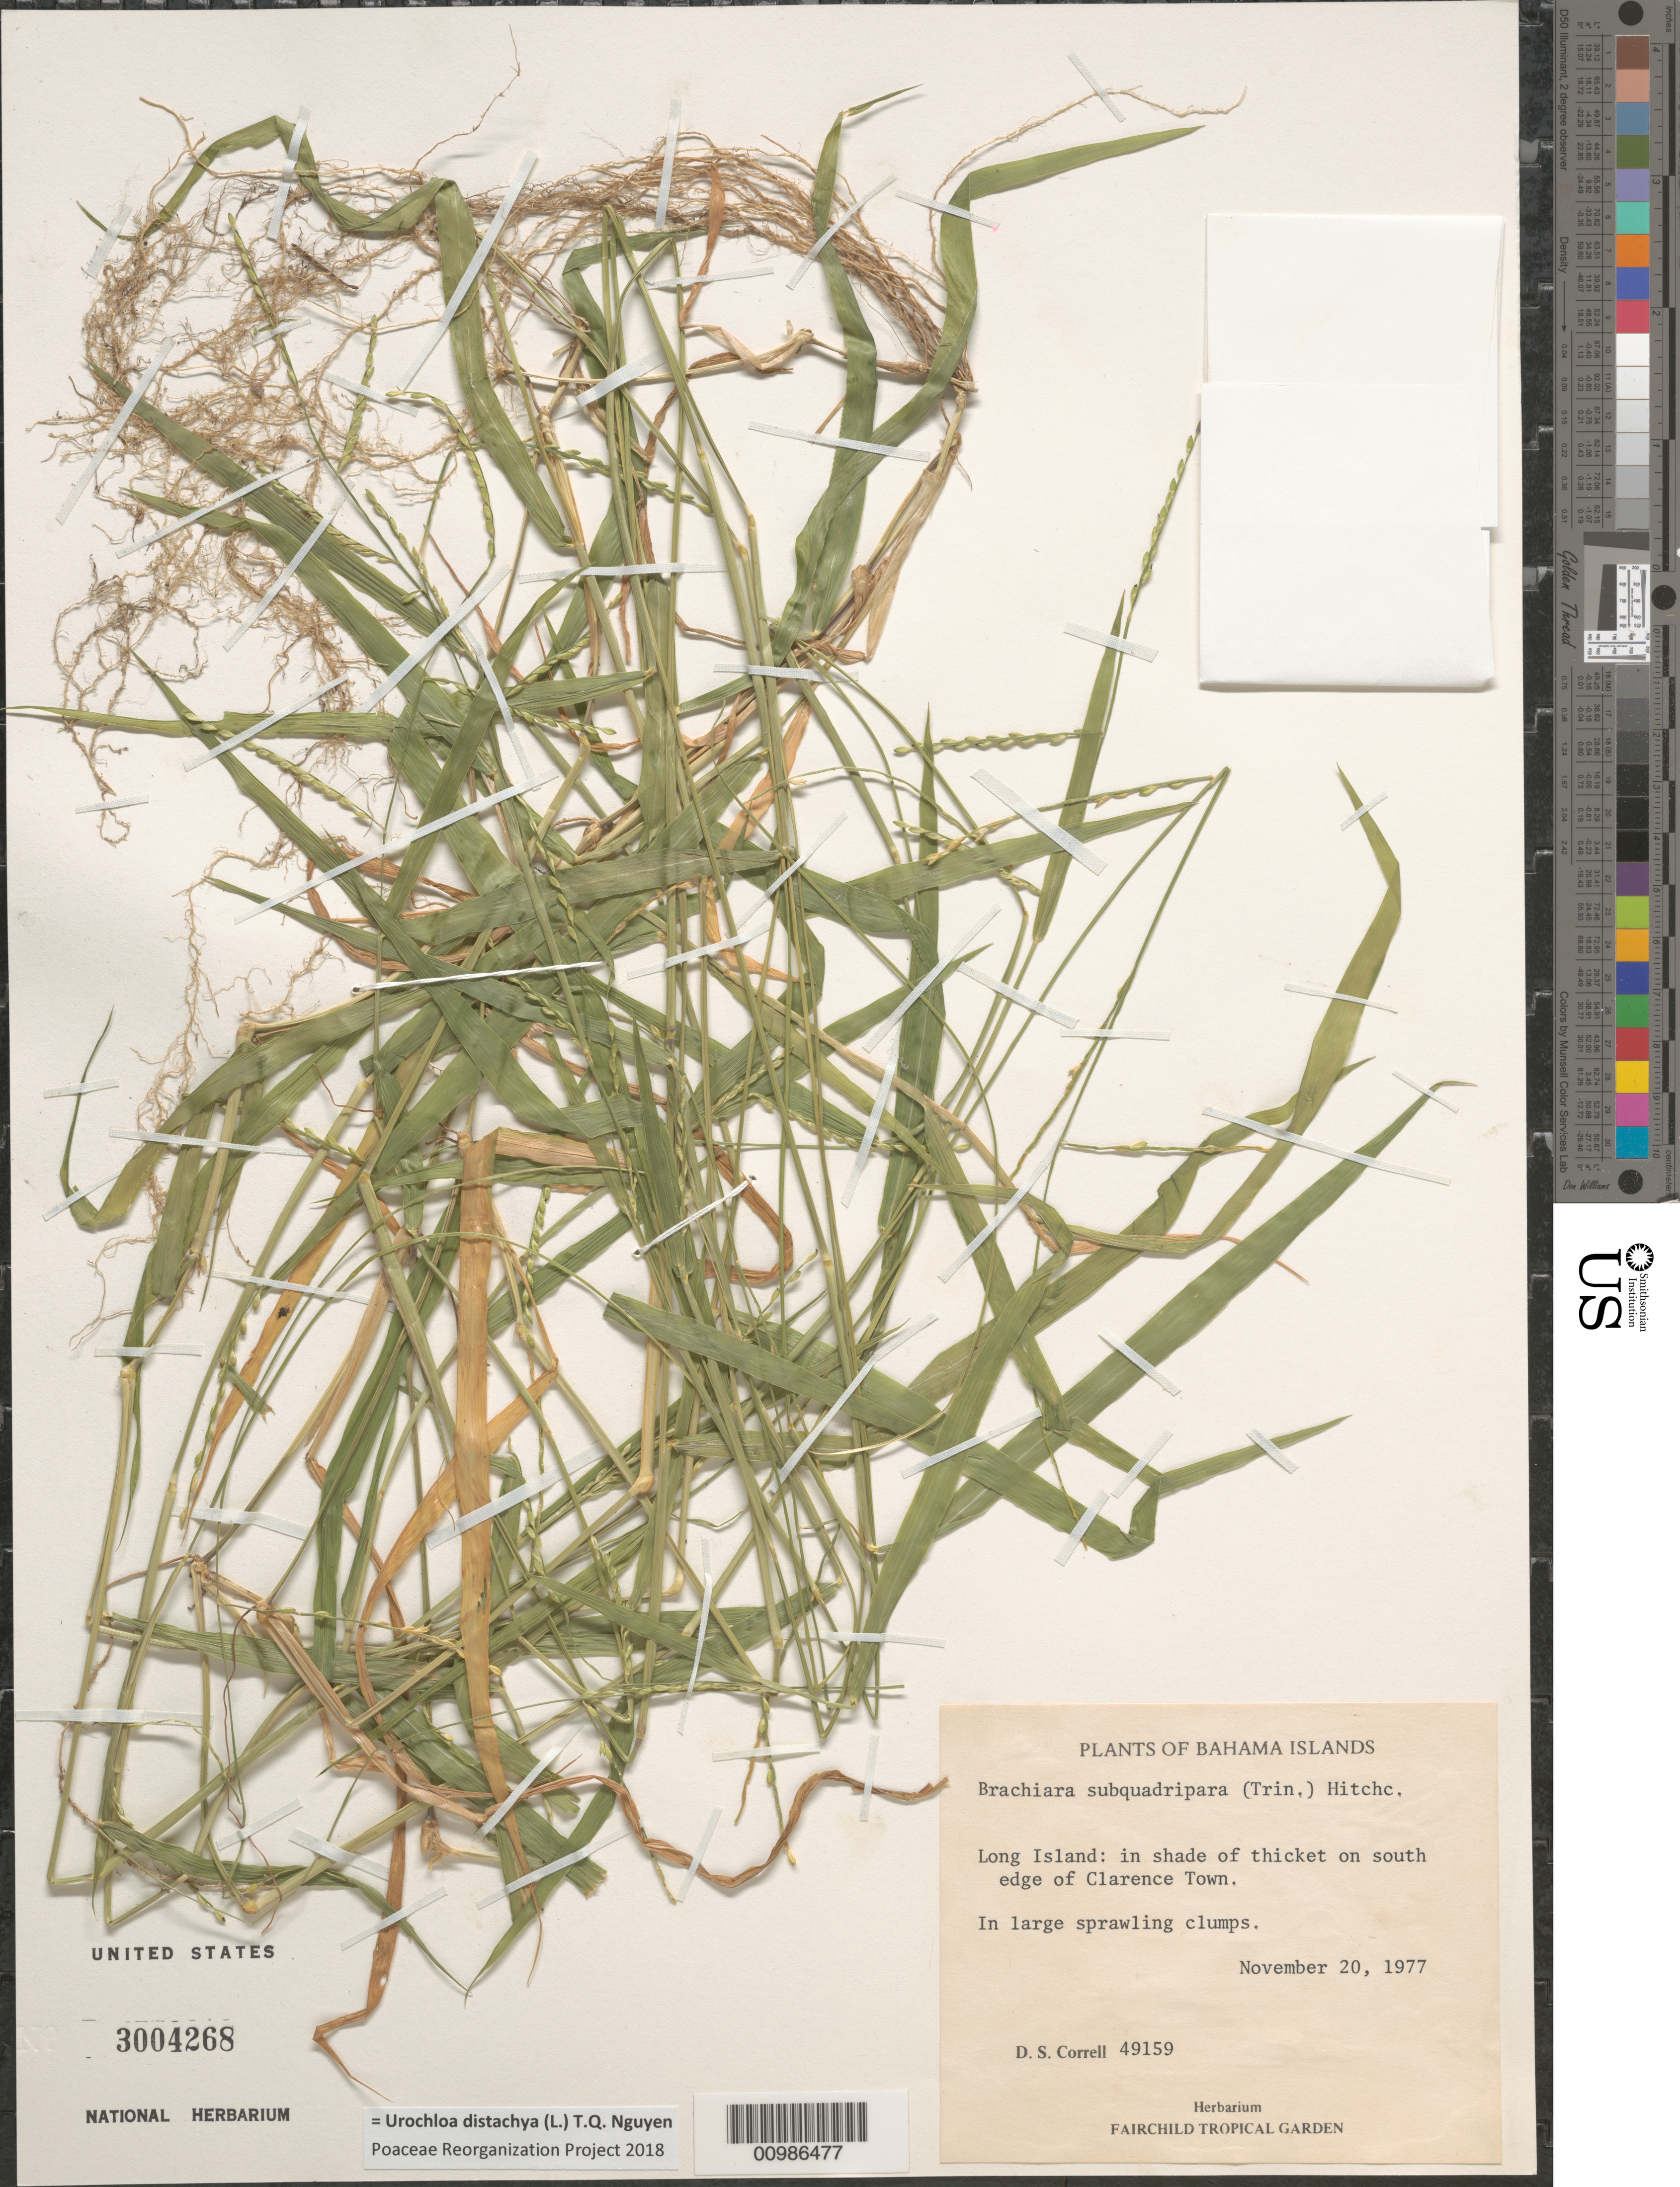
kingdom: Plantae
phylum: Tracheophyta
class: Liliopsida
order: Poales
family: Poaceae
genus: Brachiaria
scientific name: Brachiaria subquadripara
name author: (Trin.) Hitchc.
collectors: D. S. Correll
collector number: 49159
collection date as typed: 20 Nov 1977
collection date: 1977-11-20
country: Bahamas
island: Long I.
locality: South Edge of Clarence Town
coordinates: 0 N, 0 E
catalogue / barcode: US 3004268